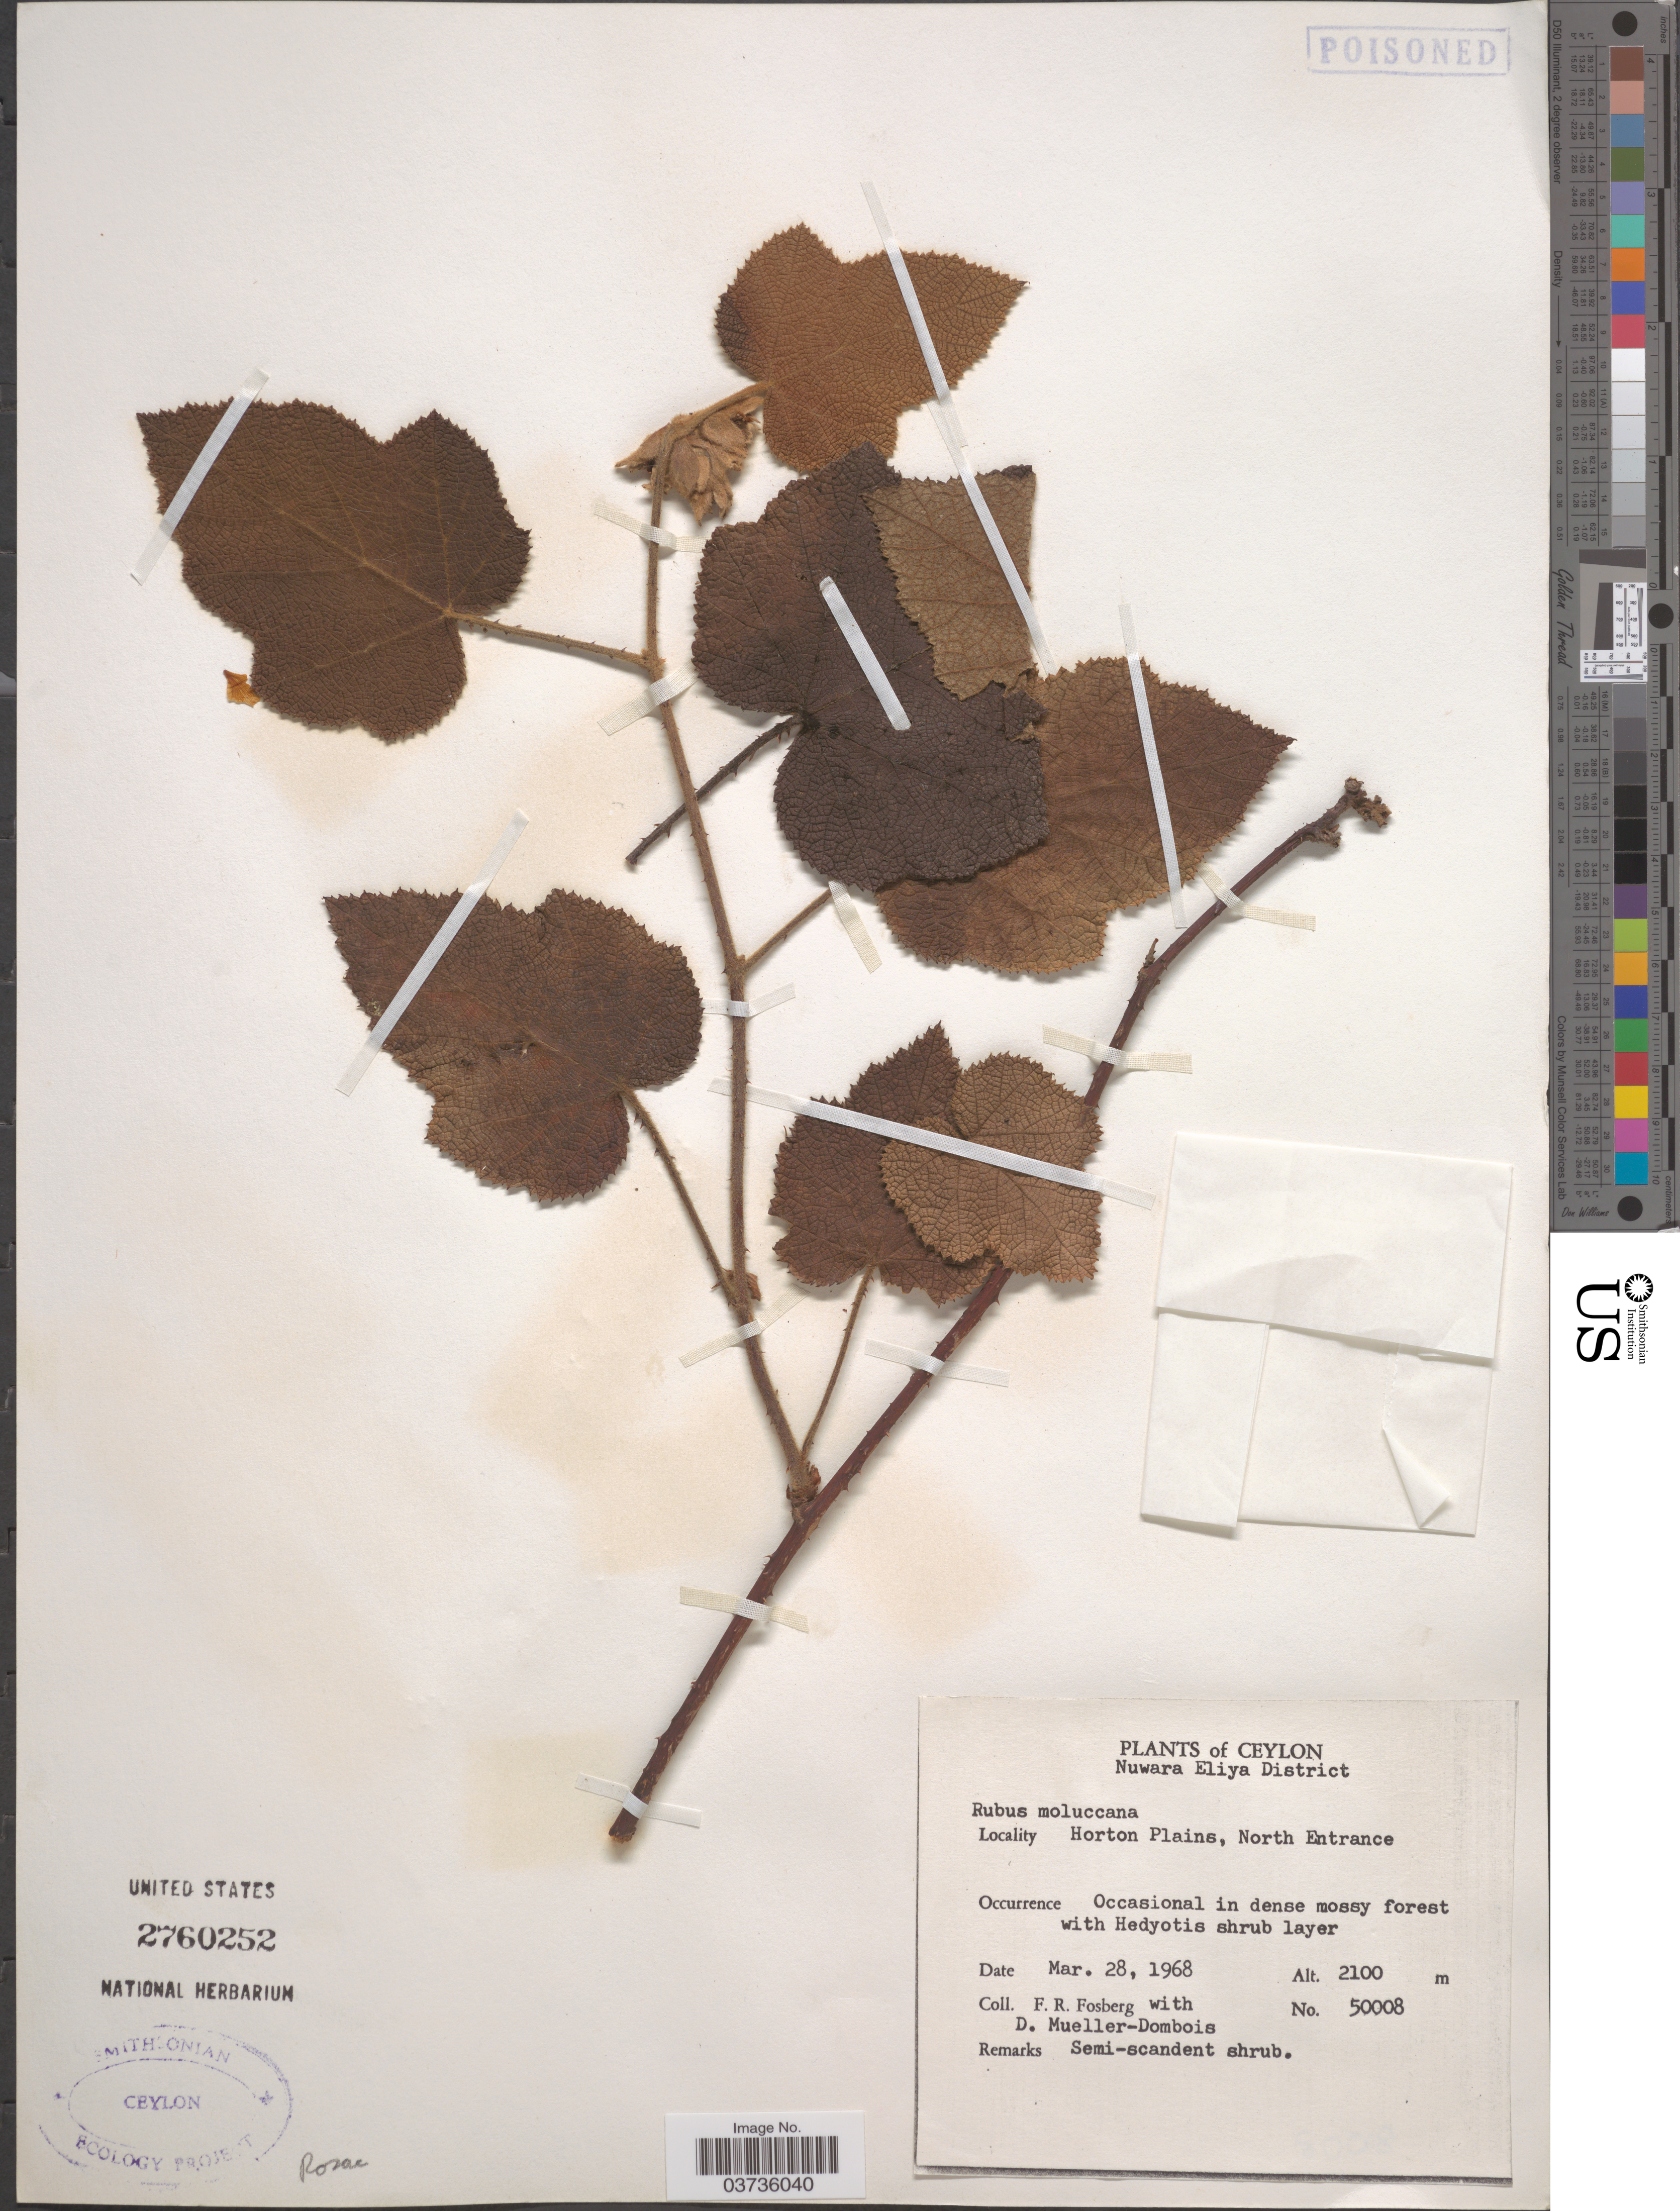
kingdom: Plantae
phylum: Tracheophyta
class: Magnoliopsida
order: Rosales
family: Rosaceae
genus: Rubus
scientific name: Rubus moluccanus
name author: L.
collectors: F. R. Fosberg & D. Mueller-Dombois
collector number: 50008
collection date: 1968-03-28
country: Sri Lanka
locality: Ceylon. Nuwara Eliya District. Horton Plains, North Entrance.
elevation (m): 2100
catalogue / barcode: US 2760252